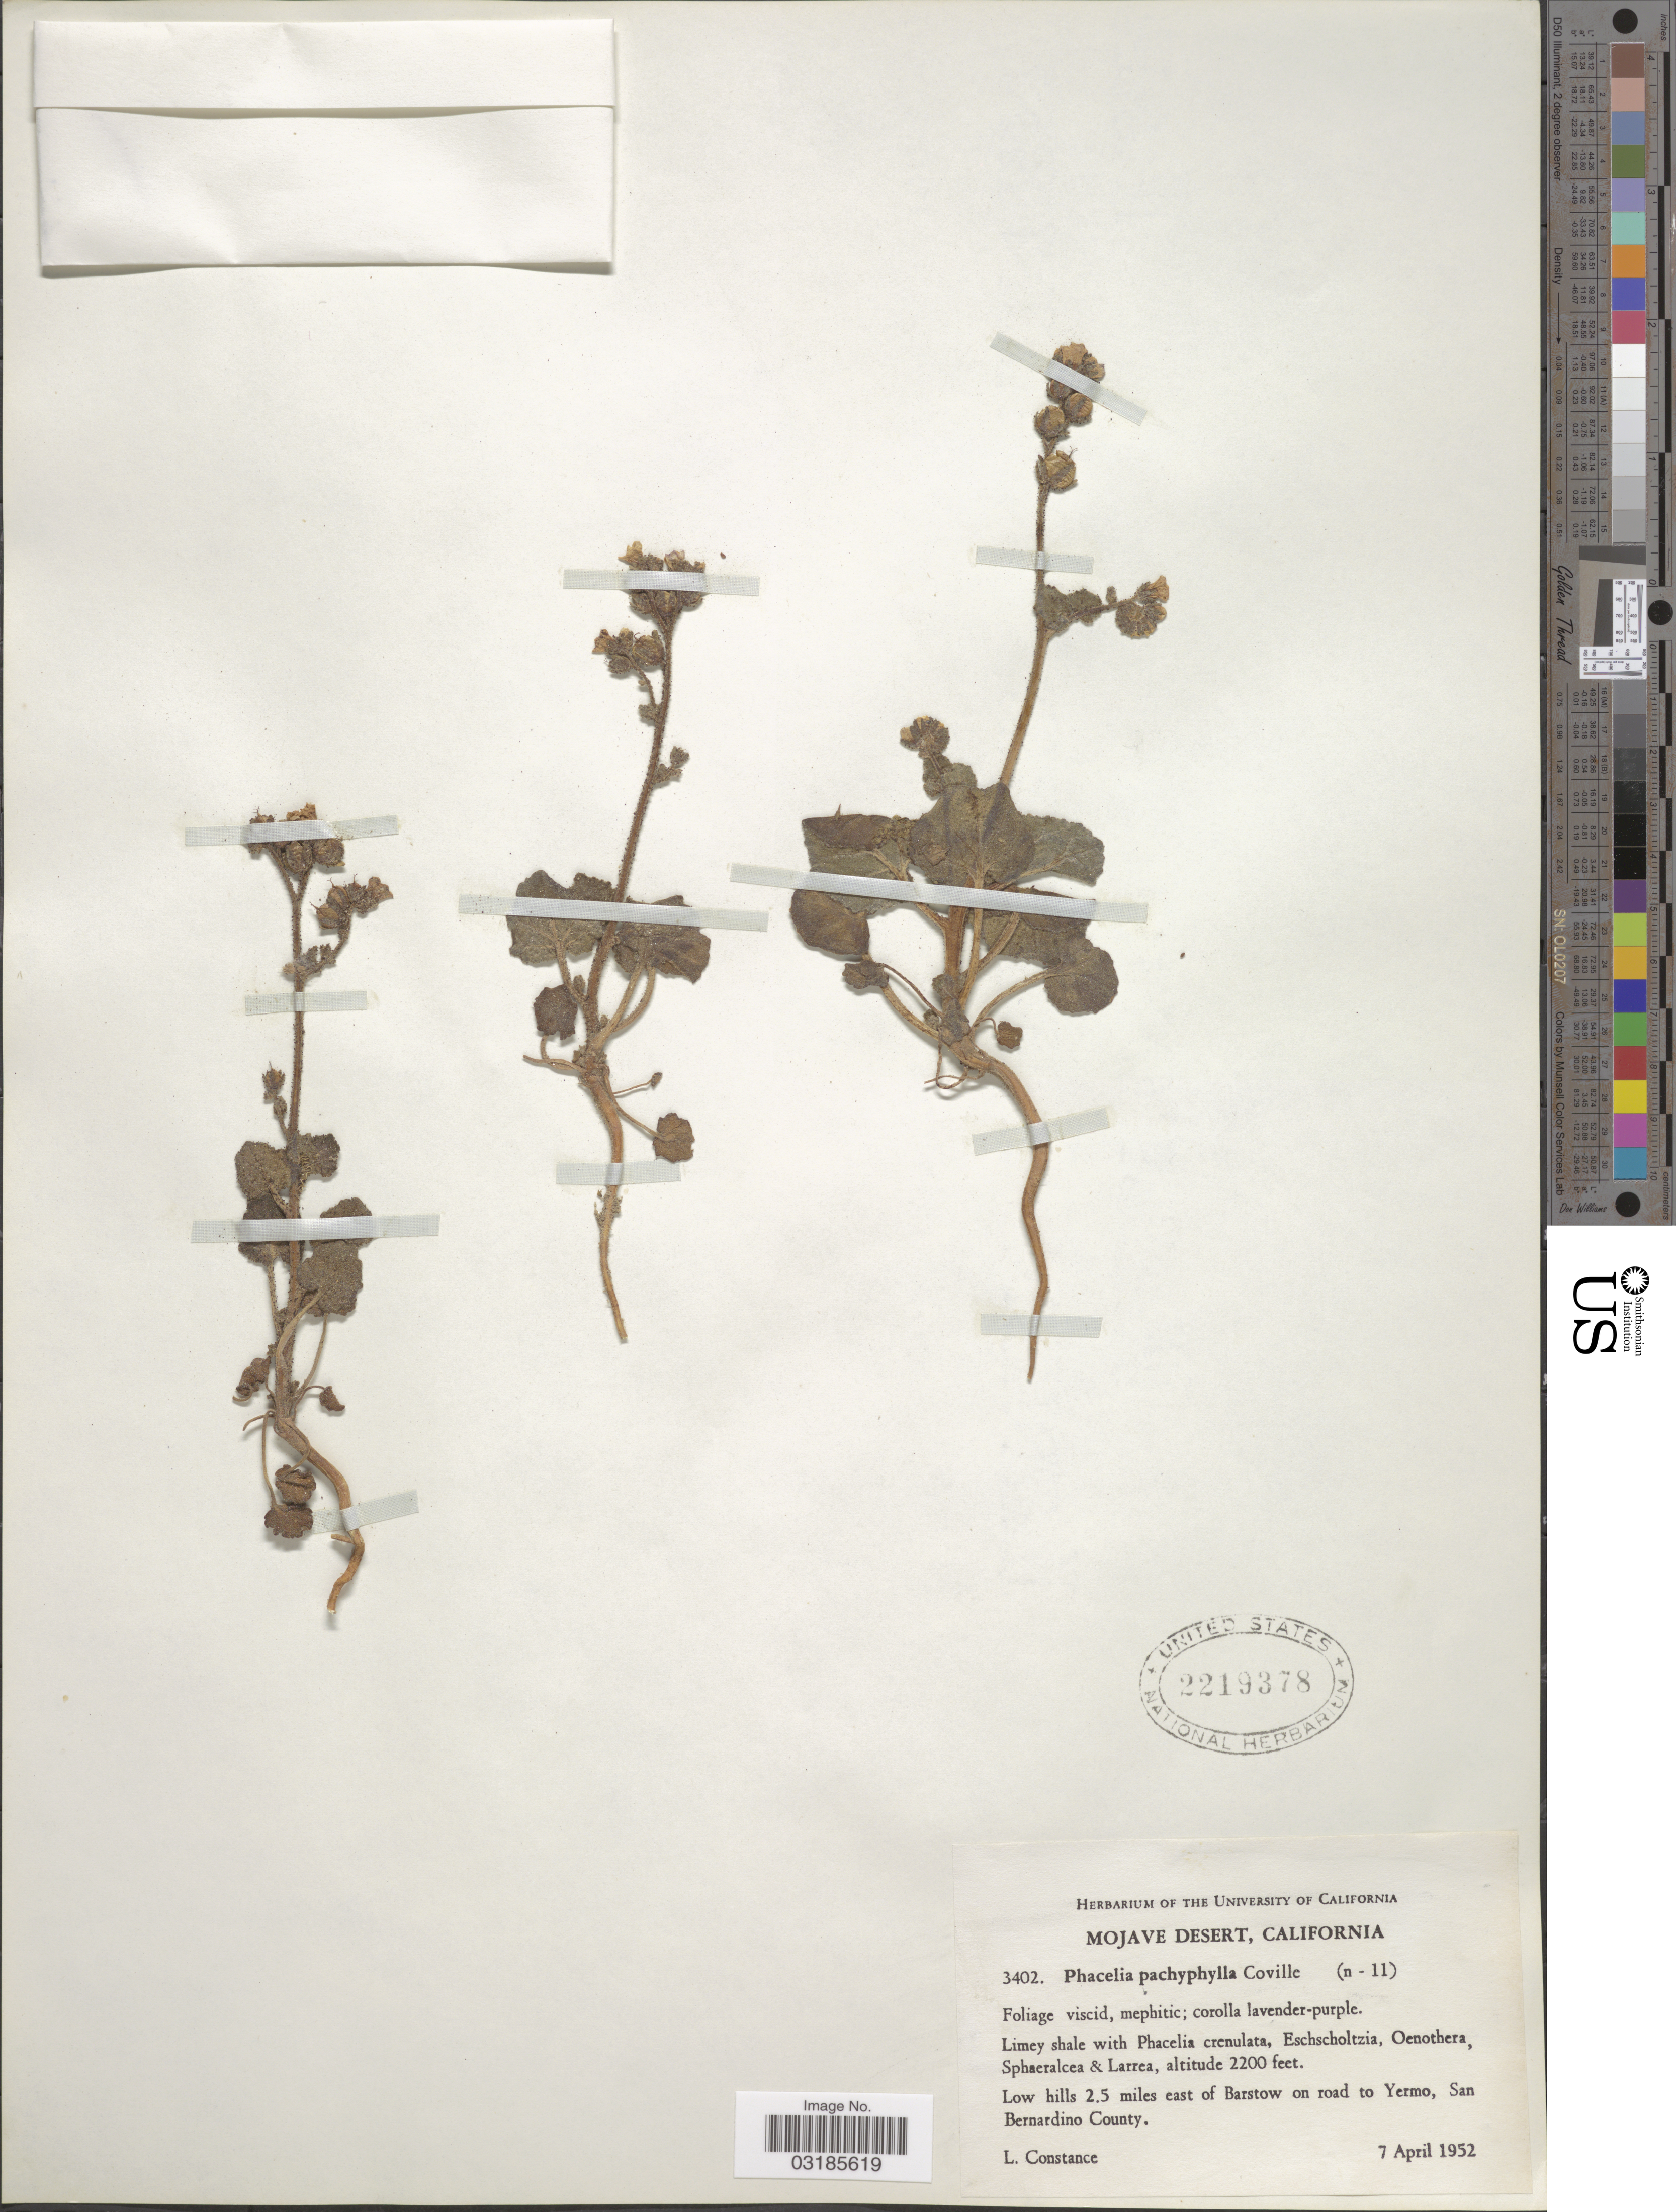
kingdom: Plantae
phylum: Tracheophyta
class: Magnoliopsida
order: Boraginales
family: Hydrophyllaceae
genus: Phacelia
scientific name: Phacelia pachyphylla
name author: A. Gray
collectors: L. Constance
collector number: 3402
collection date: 1952-04-07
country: United States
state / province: California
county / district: San Bernardino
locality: Mojave Desert, Low hills 2.5 miles east of Barstow on road to Yermo, San Bernardino County.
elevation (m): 671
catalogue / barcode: US 2219378